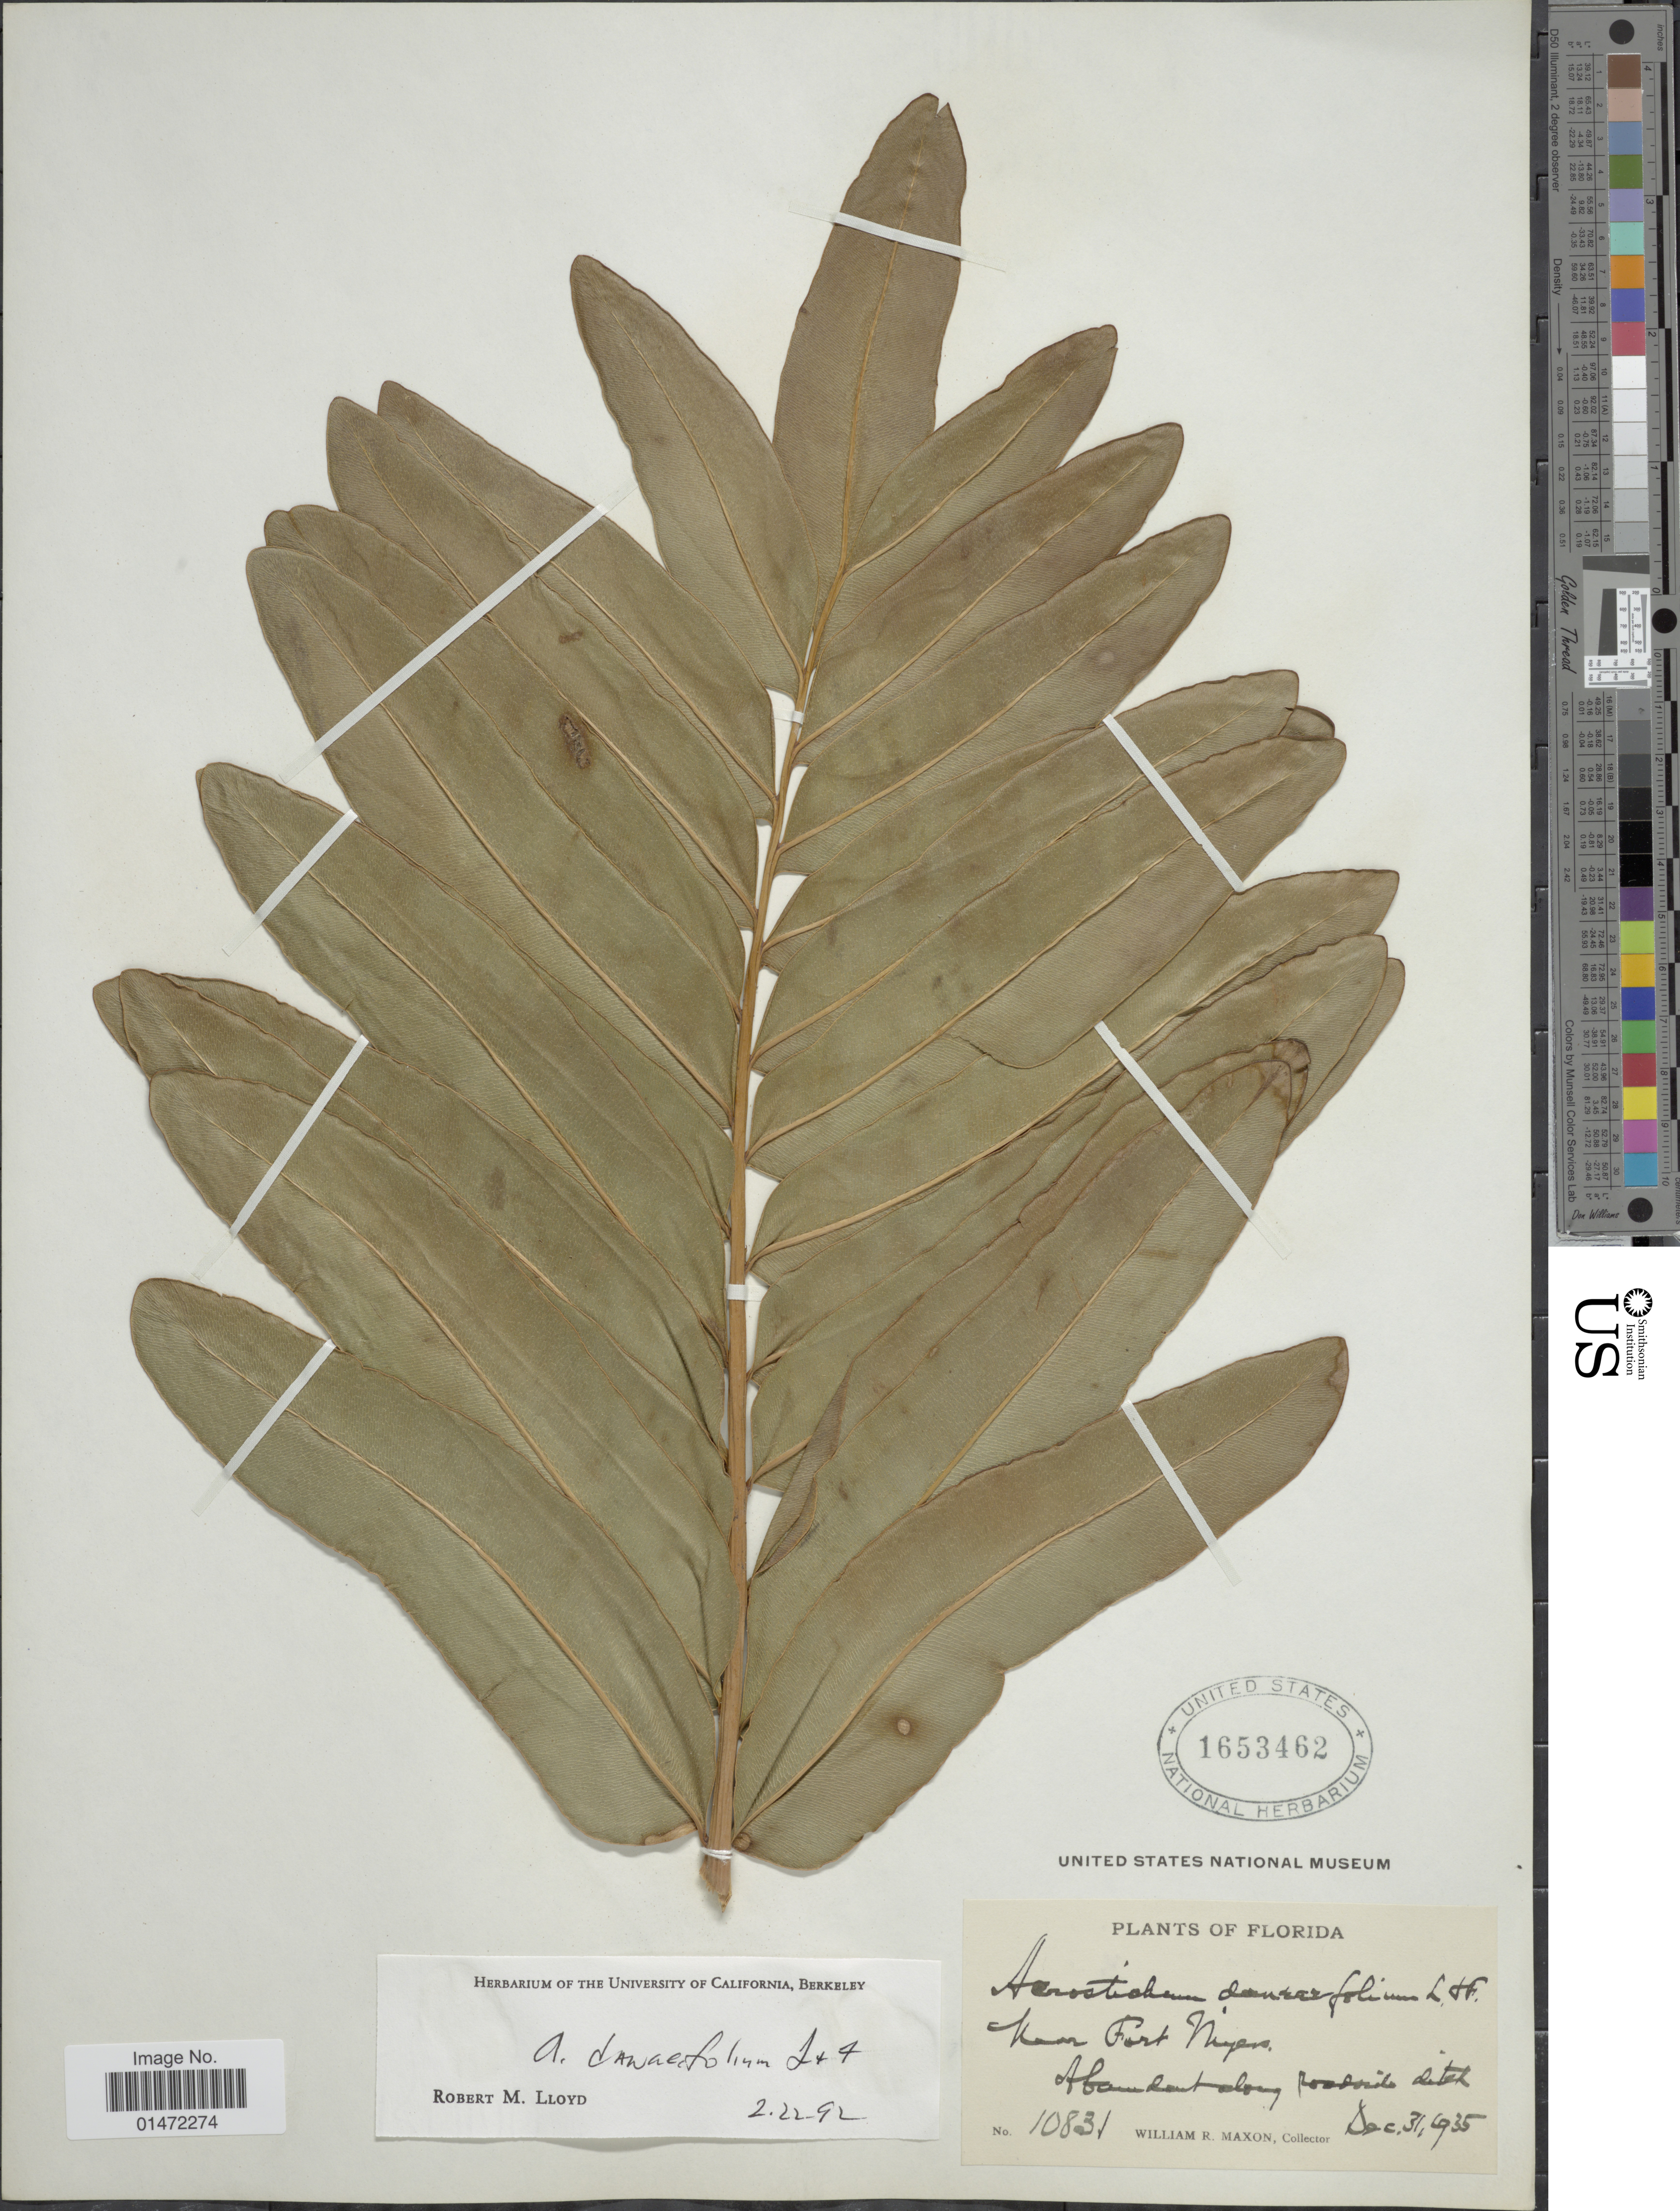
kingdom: Plantae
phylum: Tracheophyta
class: Polypodiopsida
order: Polypodiales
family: Pteridaceae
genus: Acrostichum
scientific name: Acrostichum danaeifolium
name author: Langsd. & Fisch.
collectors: W. R. Maxon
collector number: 10831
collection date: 1935-12-31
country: United States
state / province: Florida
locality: Near Fort Myers. Above fort along roadside ditch.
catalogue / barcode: US 1653462